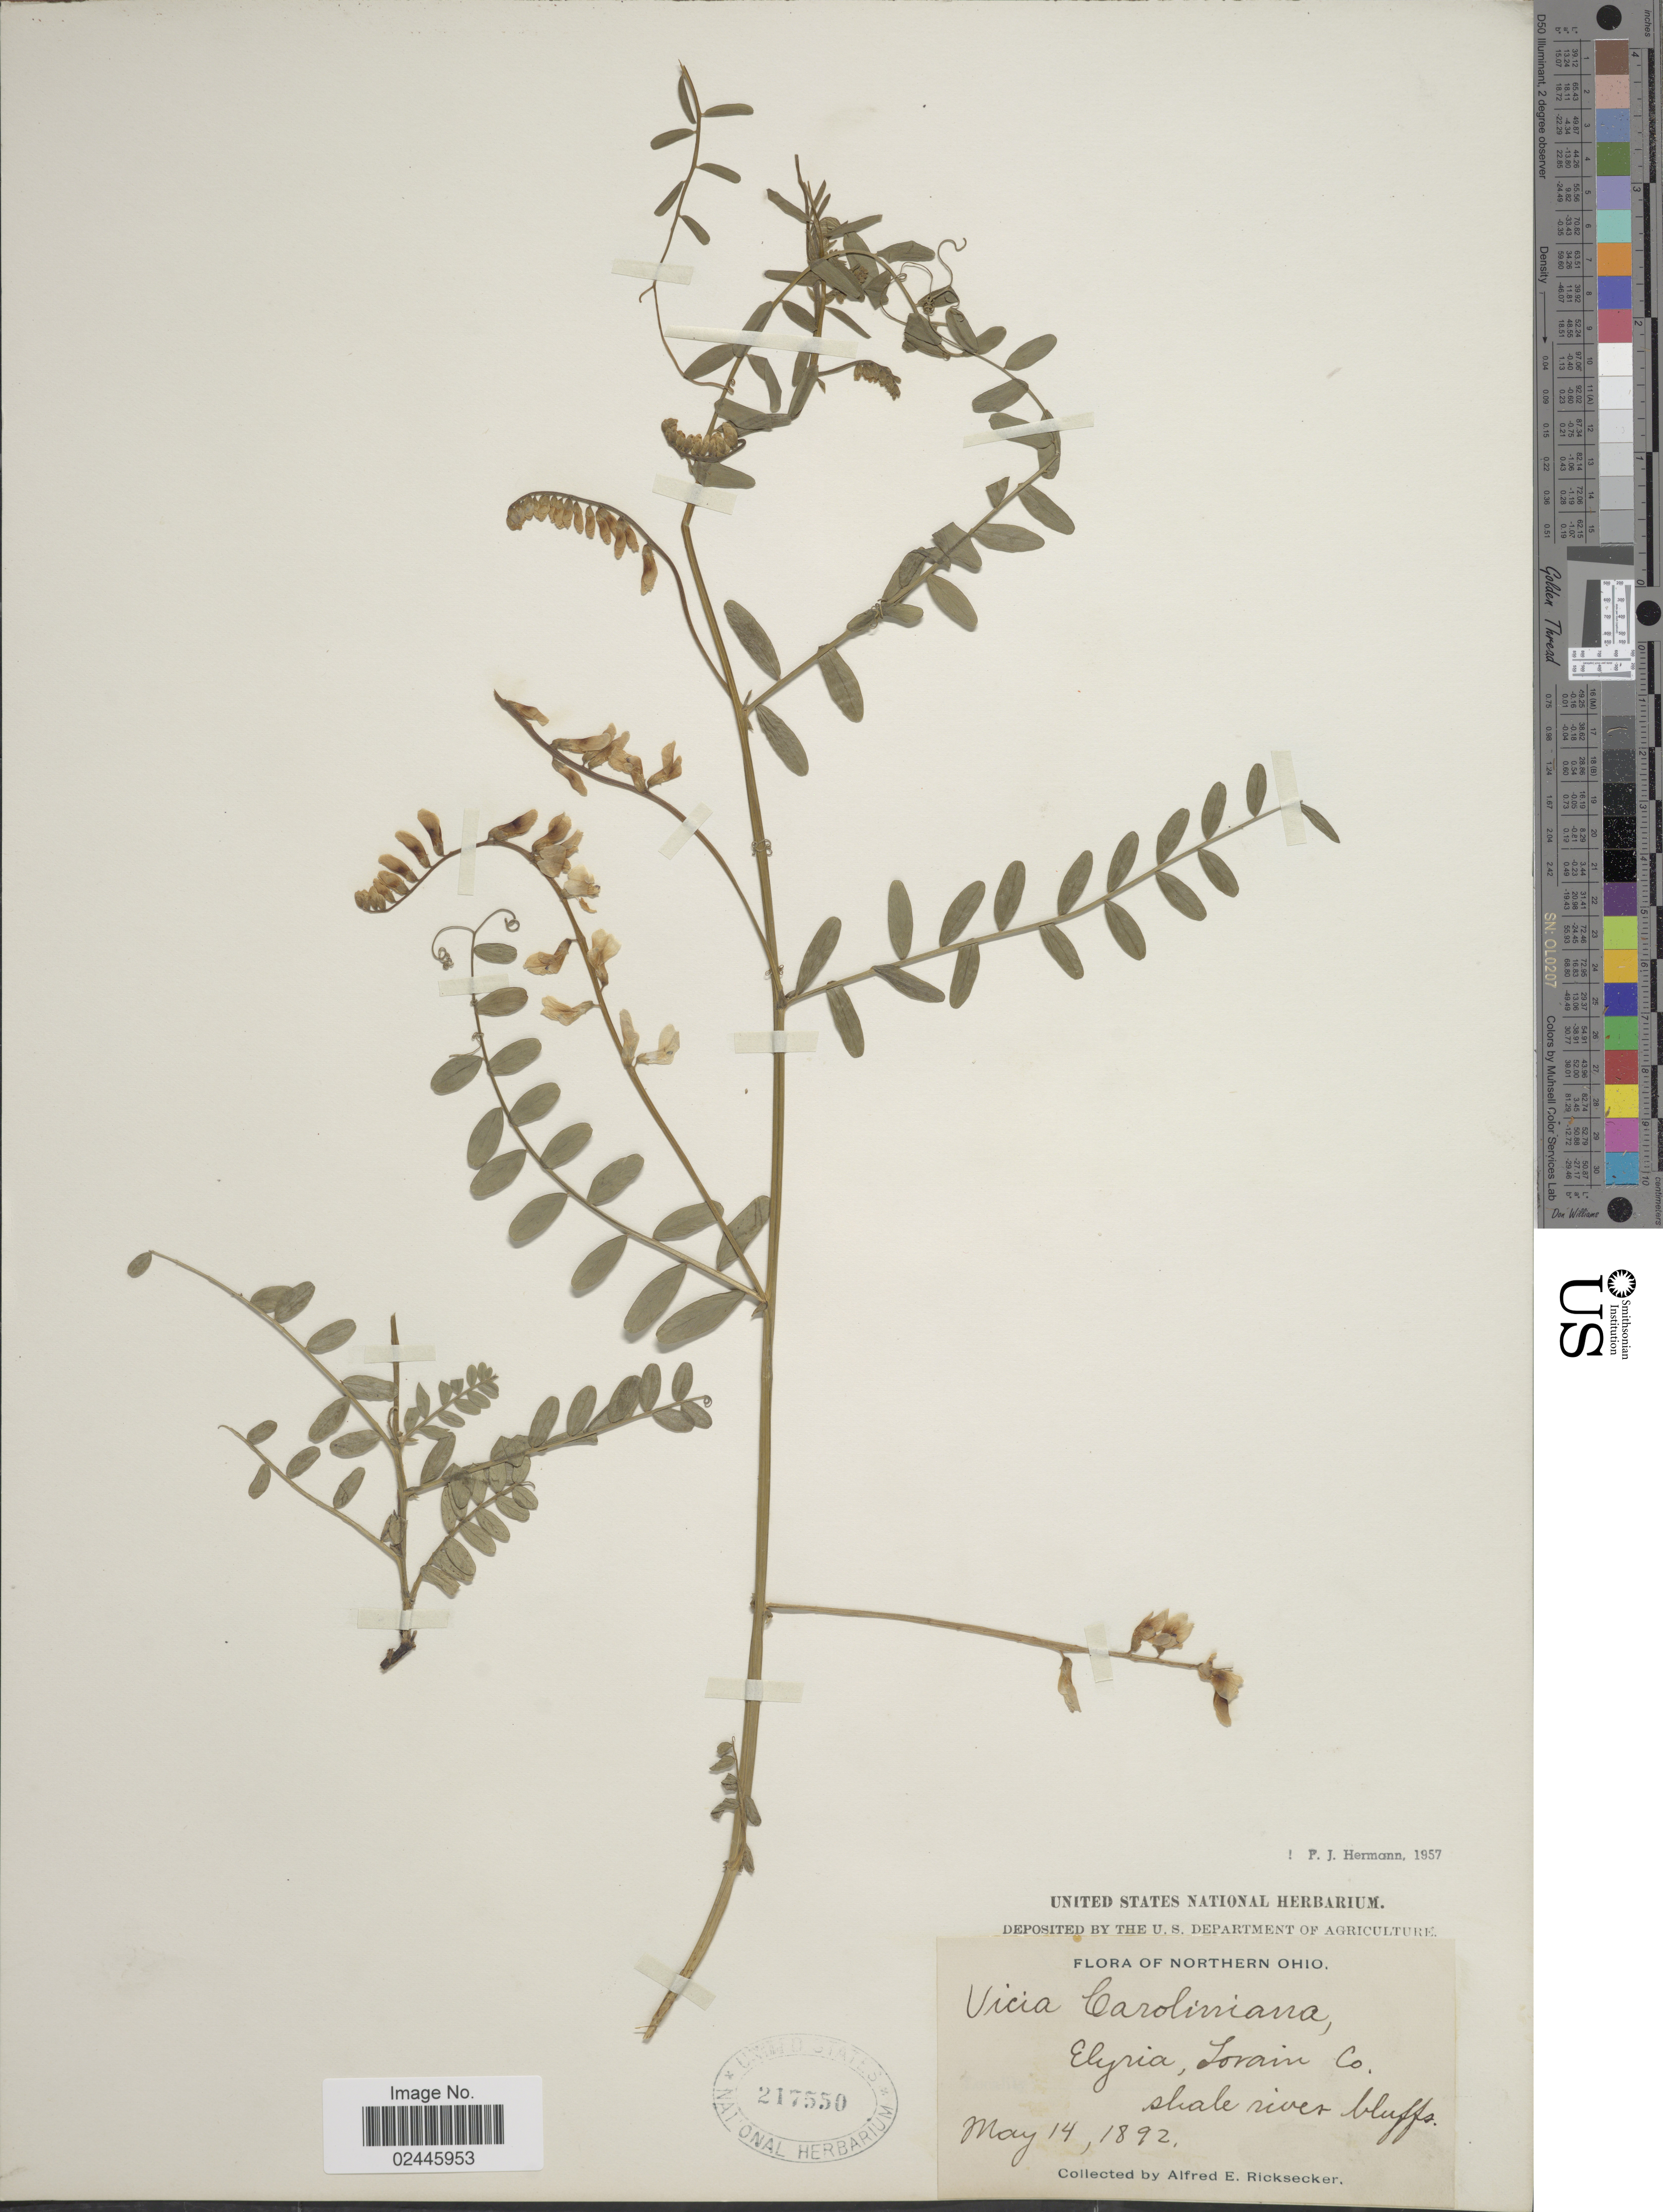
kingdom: Plantae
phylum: Tracheophyta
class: Magnoliopsida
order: Fabales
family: Fabaceae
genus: Vicia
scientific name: Vicia caroliniana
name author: Walter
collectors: A. E. Ricksecker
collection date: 1892-05-14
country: United States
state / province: Ohio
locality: Northern Ohio, Elyria, Lorain Co., skale river bluffs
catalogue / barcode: US 217550